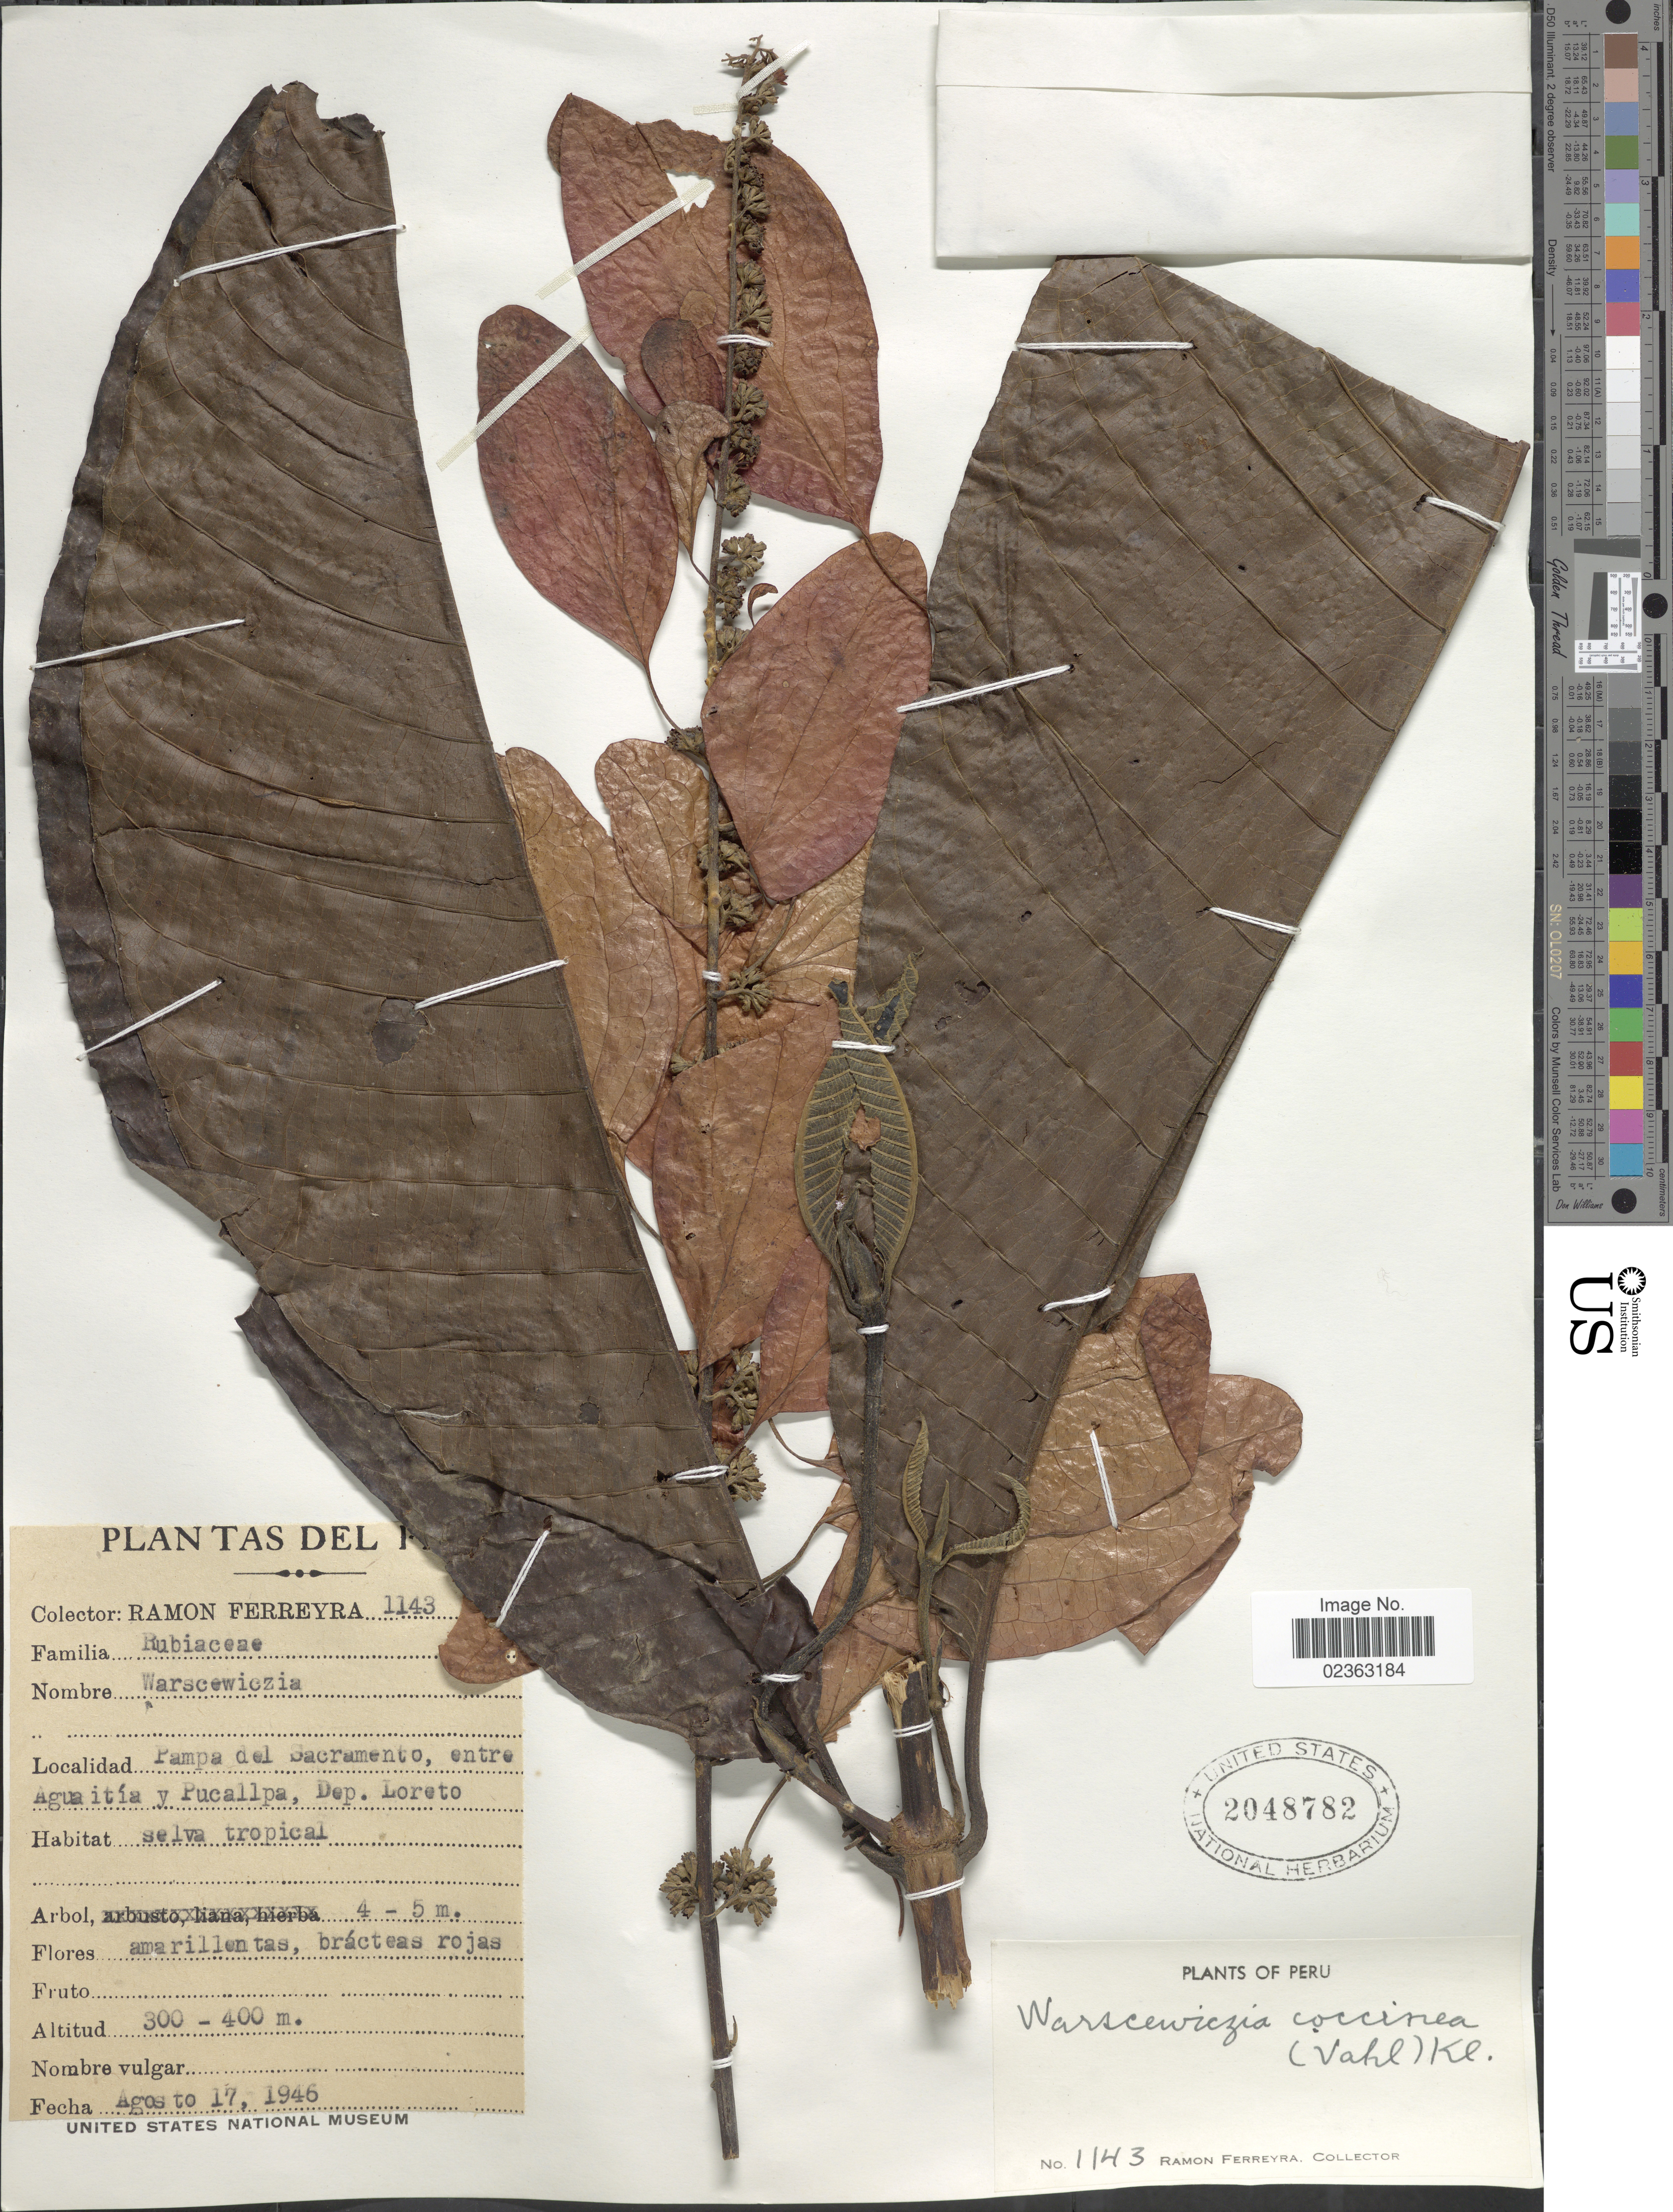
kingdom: Plantae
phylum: Tracheophyta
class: Magnoliopsida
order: Gentianales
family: Rubiaceae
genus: Warszewiczia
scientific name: Warszewiczia coccinea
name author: (Vahl) Klotzsch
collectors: R. A. Ferreyra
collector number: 1143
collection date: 1946-08-17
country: Peru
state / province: Loreto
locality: Pampa del Sacramento, entre Aguaitia y Pucallpa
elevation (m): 300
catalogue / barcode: US 2048782